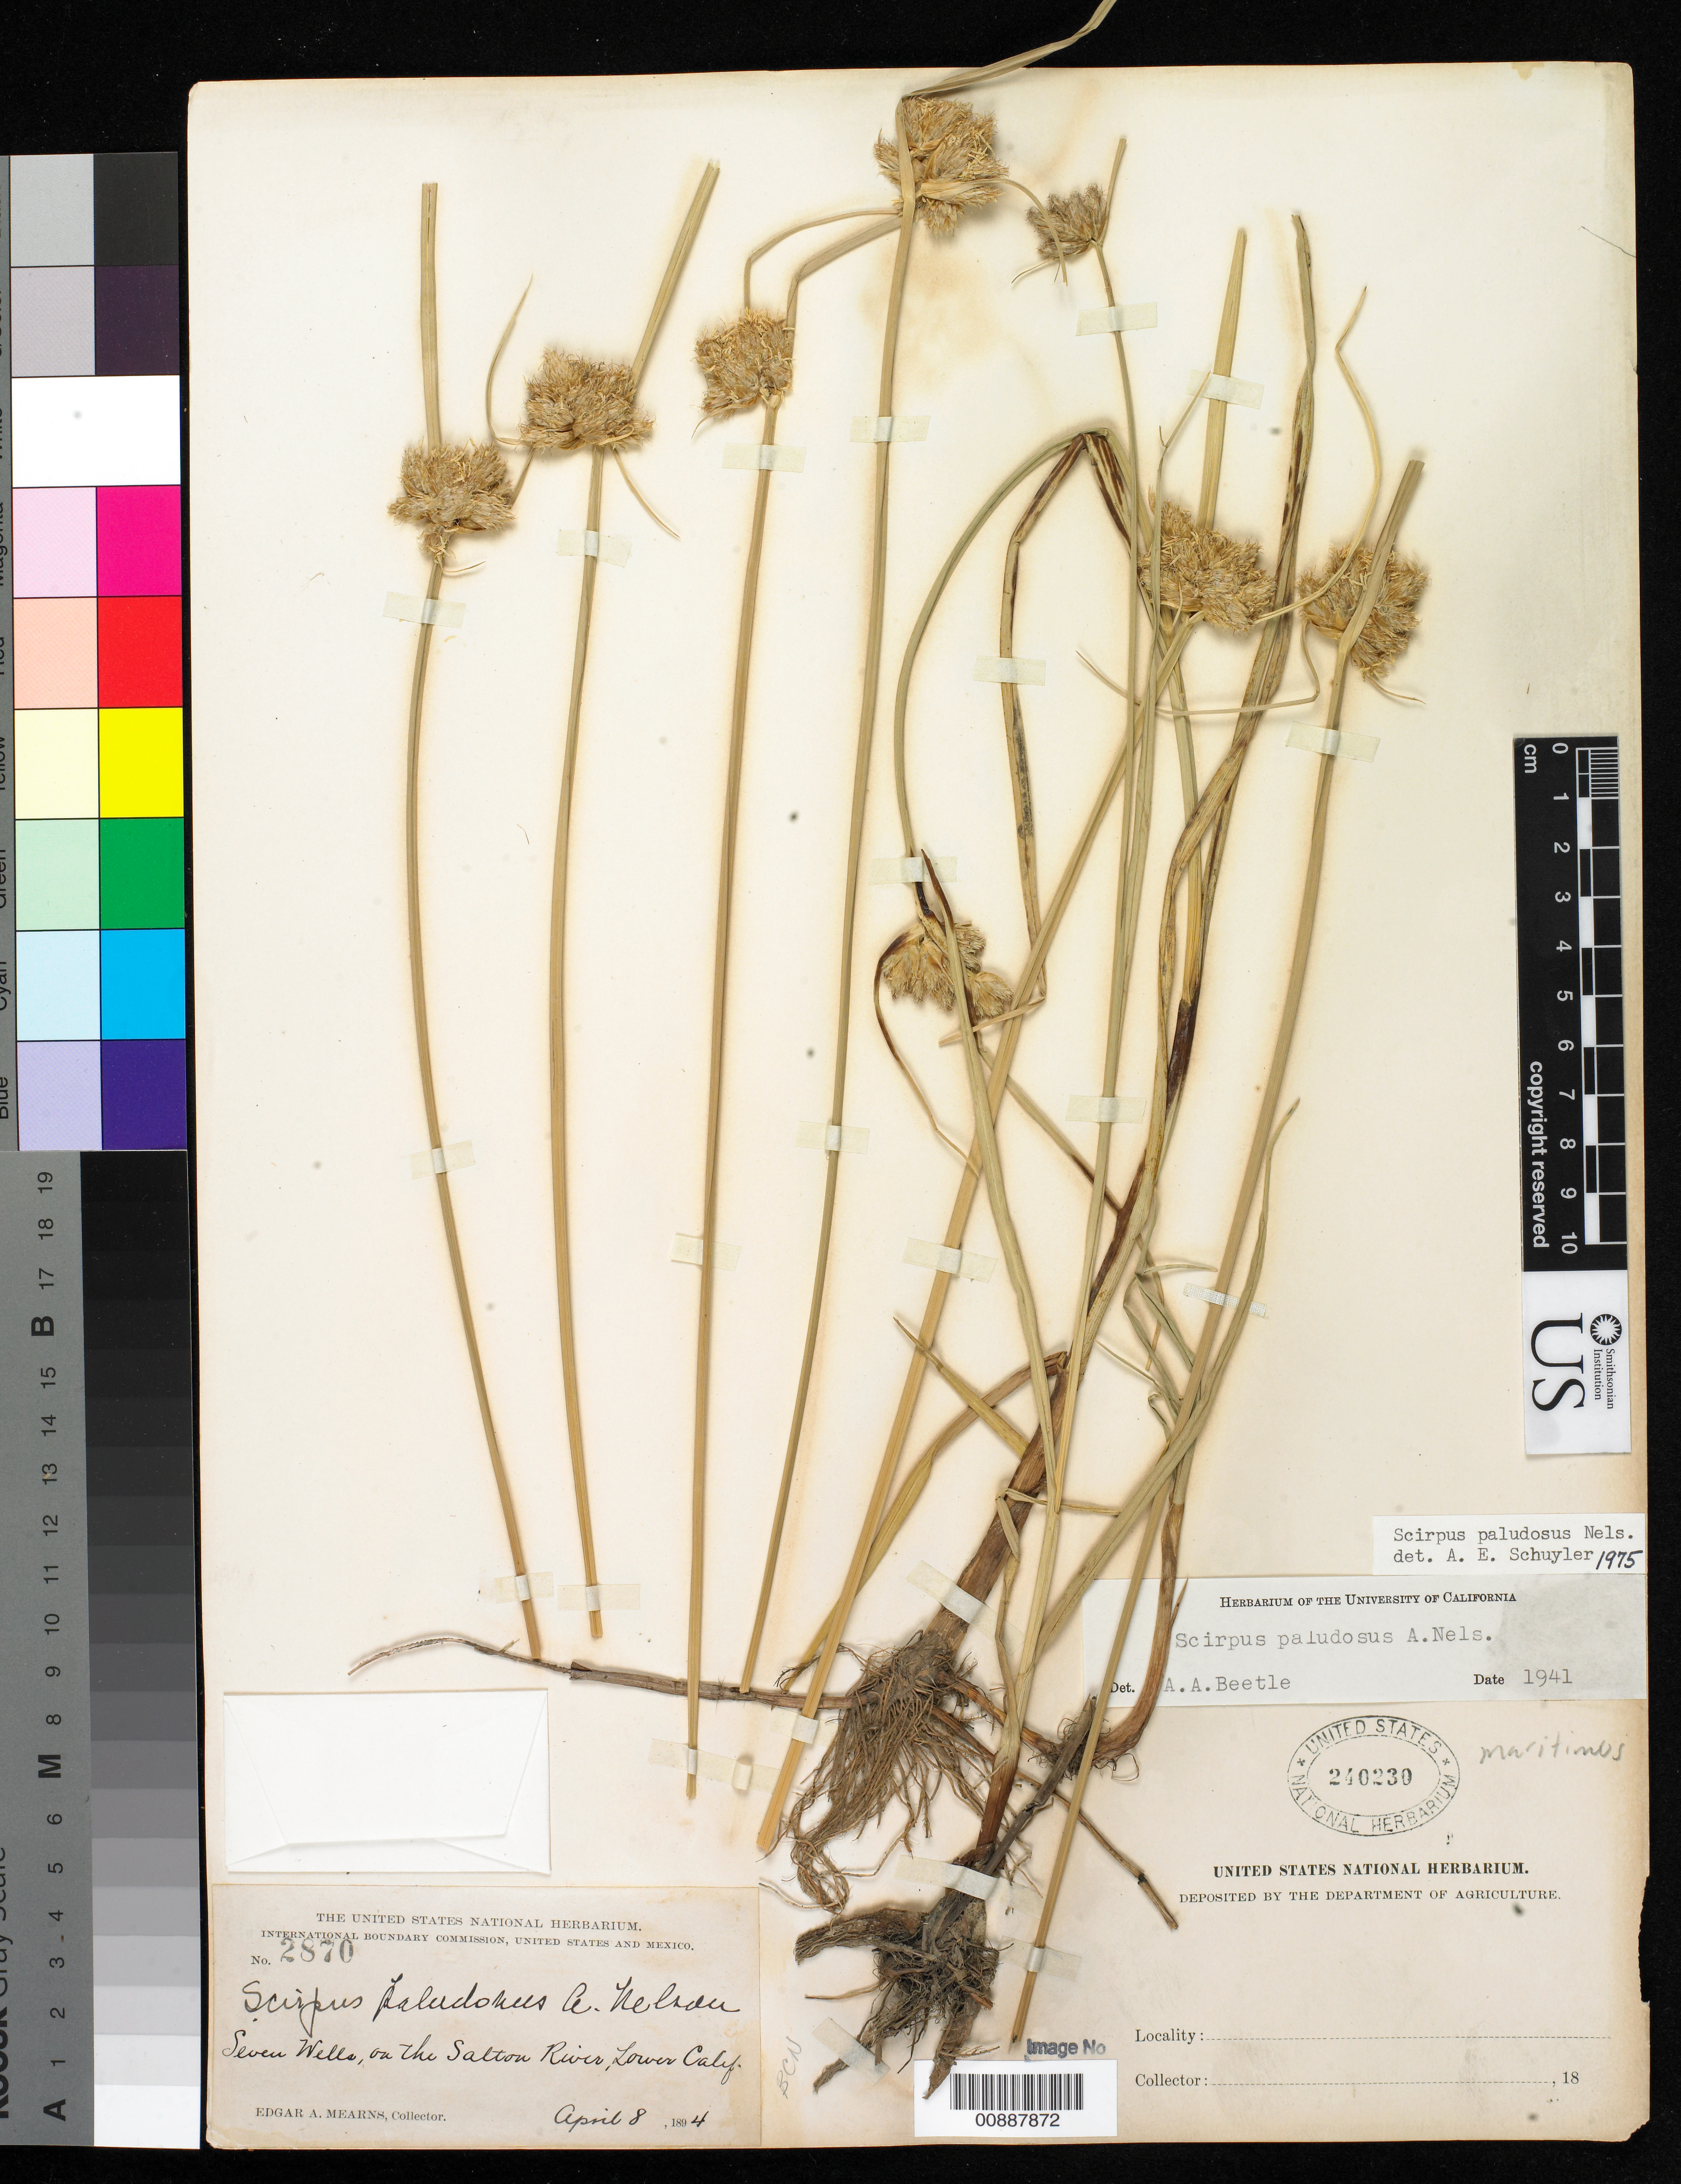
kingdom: Plantae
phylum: Tracheophyta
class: Liliopsida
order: Poales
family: Cyperaceae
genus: Bolboschoenus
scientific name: Bolboschoenus maritimus subsp. paludosus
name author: (A. Nelson) T. Koyama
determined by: Strong, M. T., (US), Smithsonian Institution - National Museum of Natural History (UNITED STATES)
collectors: E. A. Mearns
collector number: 2870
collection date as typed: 08 Apr 1894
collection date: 1894-04-08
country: Mexico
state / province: Baja California Norte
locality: Seven Wells, on the Salton River, Baja California.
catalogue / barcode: US 240230